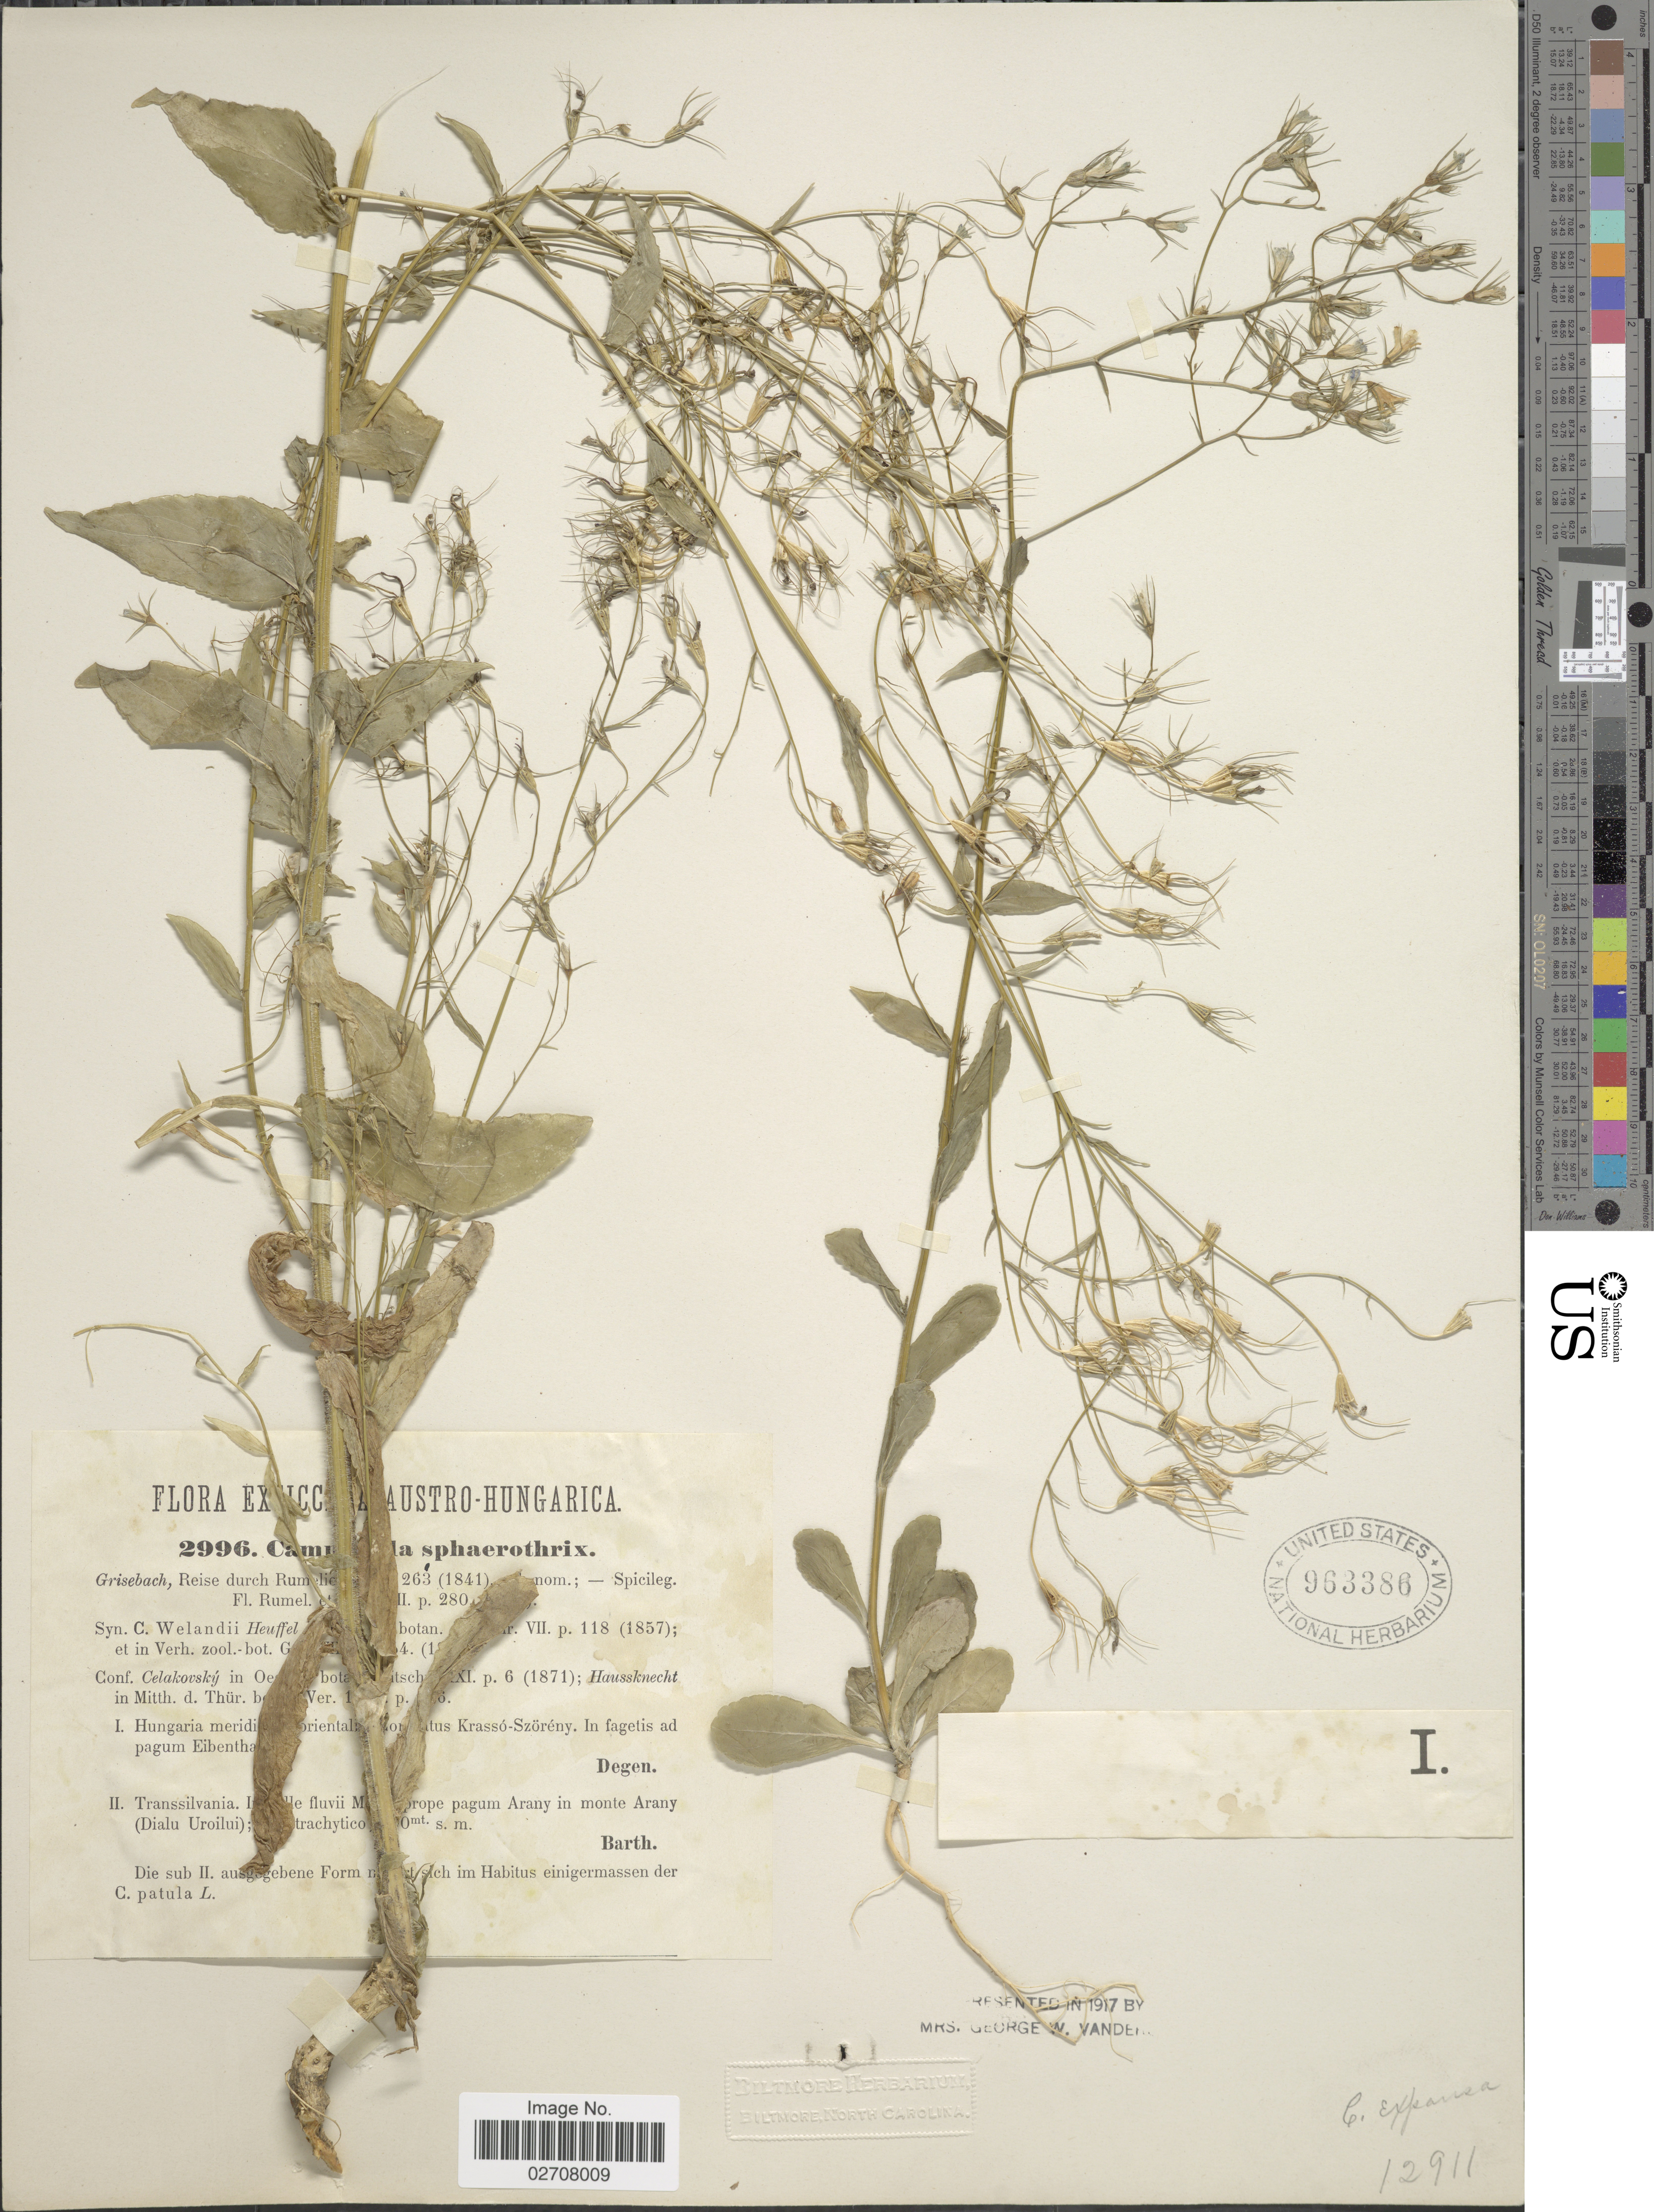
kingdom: Plantae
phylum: Tracheophyta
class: Magnoliopsida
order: Asterales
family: Campanulaceae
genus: Campanula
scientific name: Campanula sphaerothrix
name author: Griseb.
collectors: Degen. & Barth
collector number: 2996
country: Hungary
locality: Austro-Hungarica, Hungaria meridi orientalis [illegible text] Krasso-Szoreny. In fagetis ad pagum Eibentha, Transsilvania [illegible text] fluvii M prope pagum Arany in monte Arany (Dialy Uroilui) trachytico[interpreted]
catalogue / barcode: US 963386